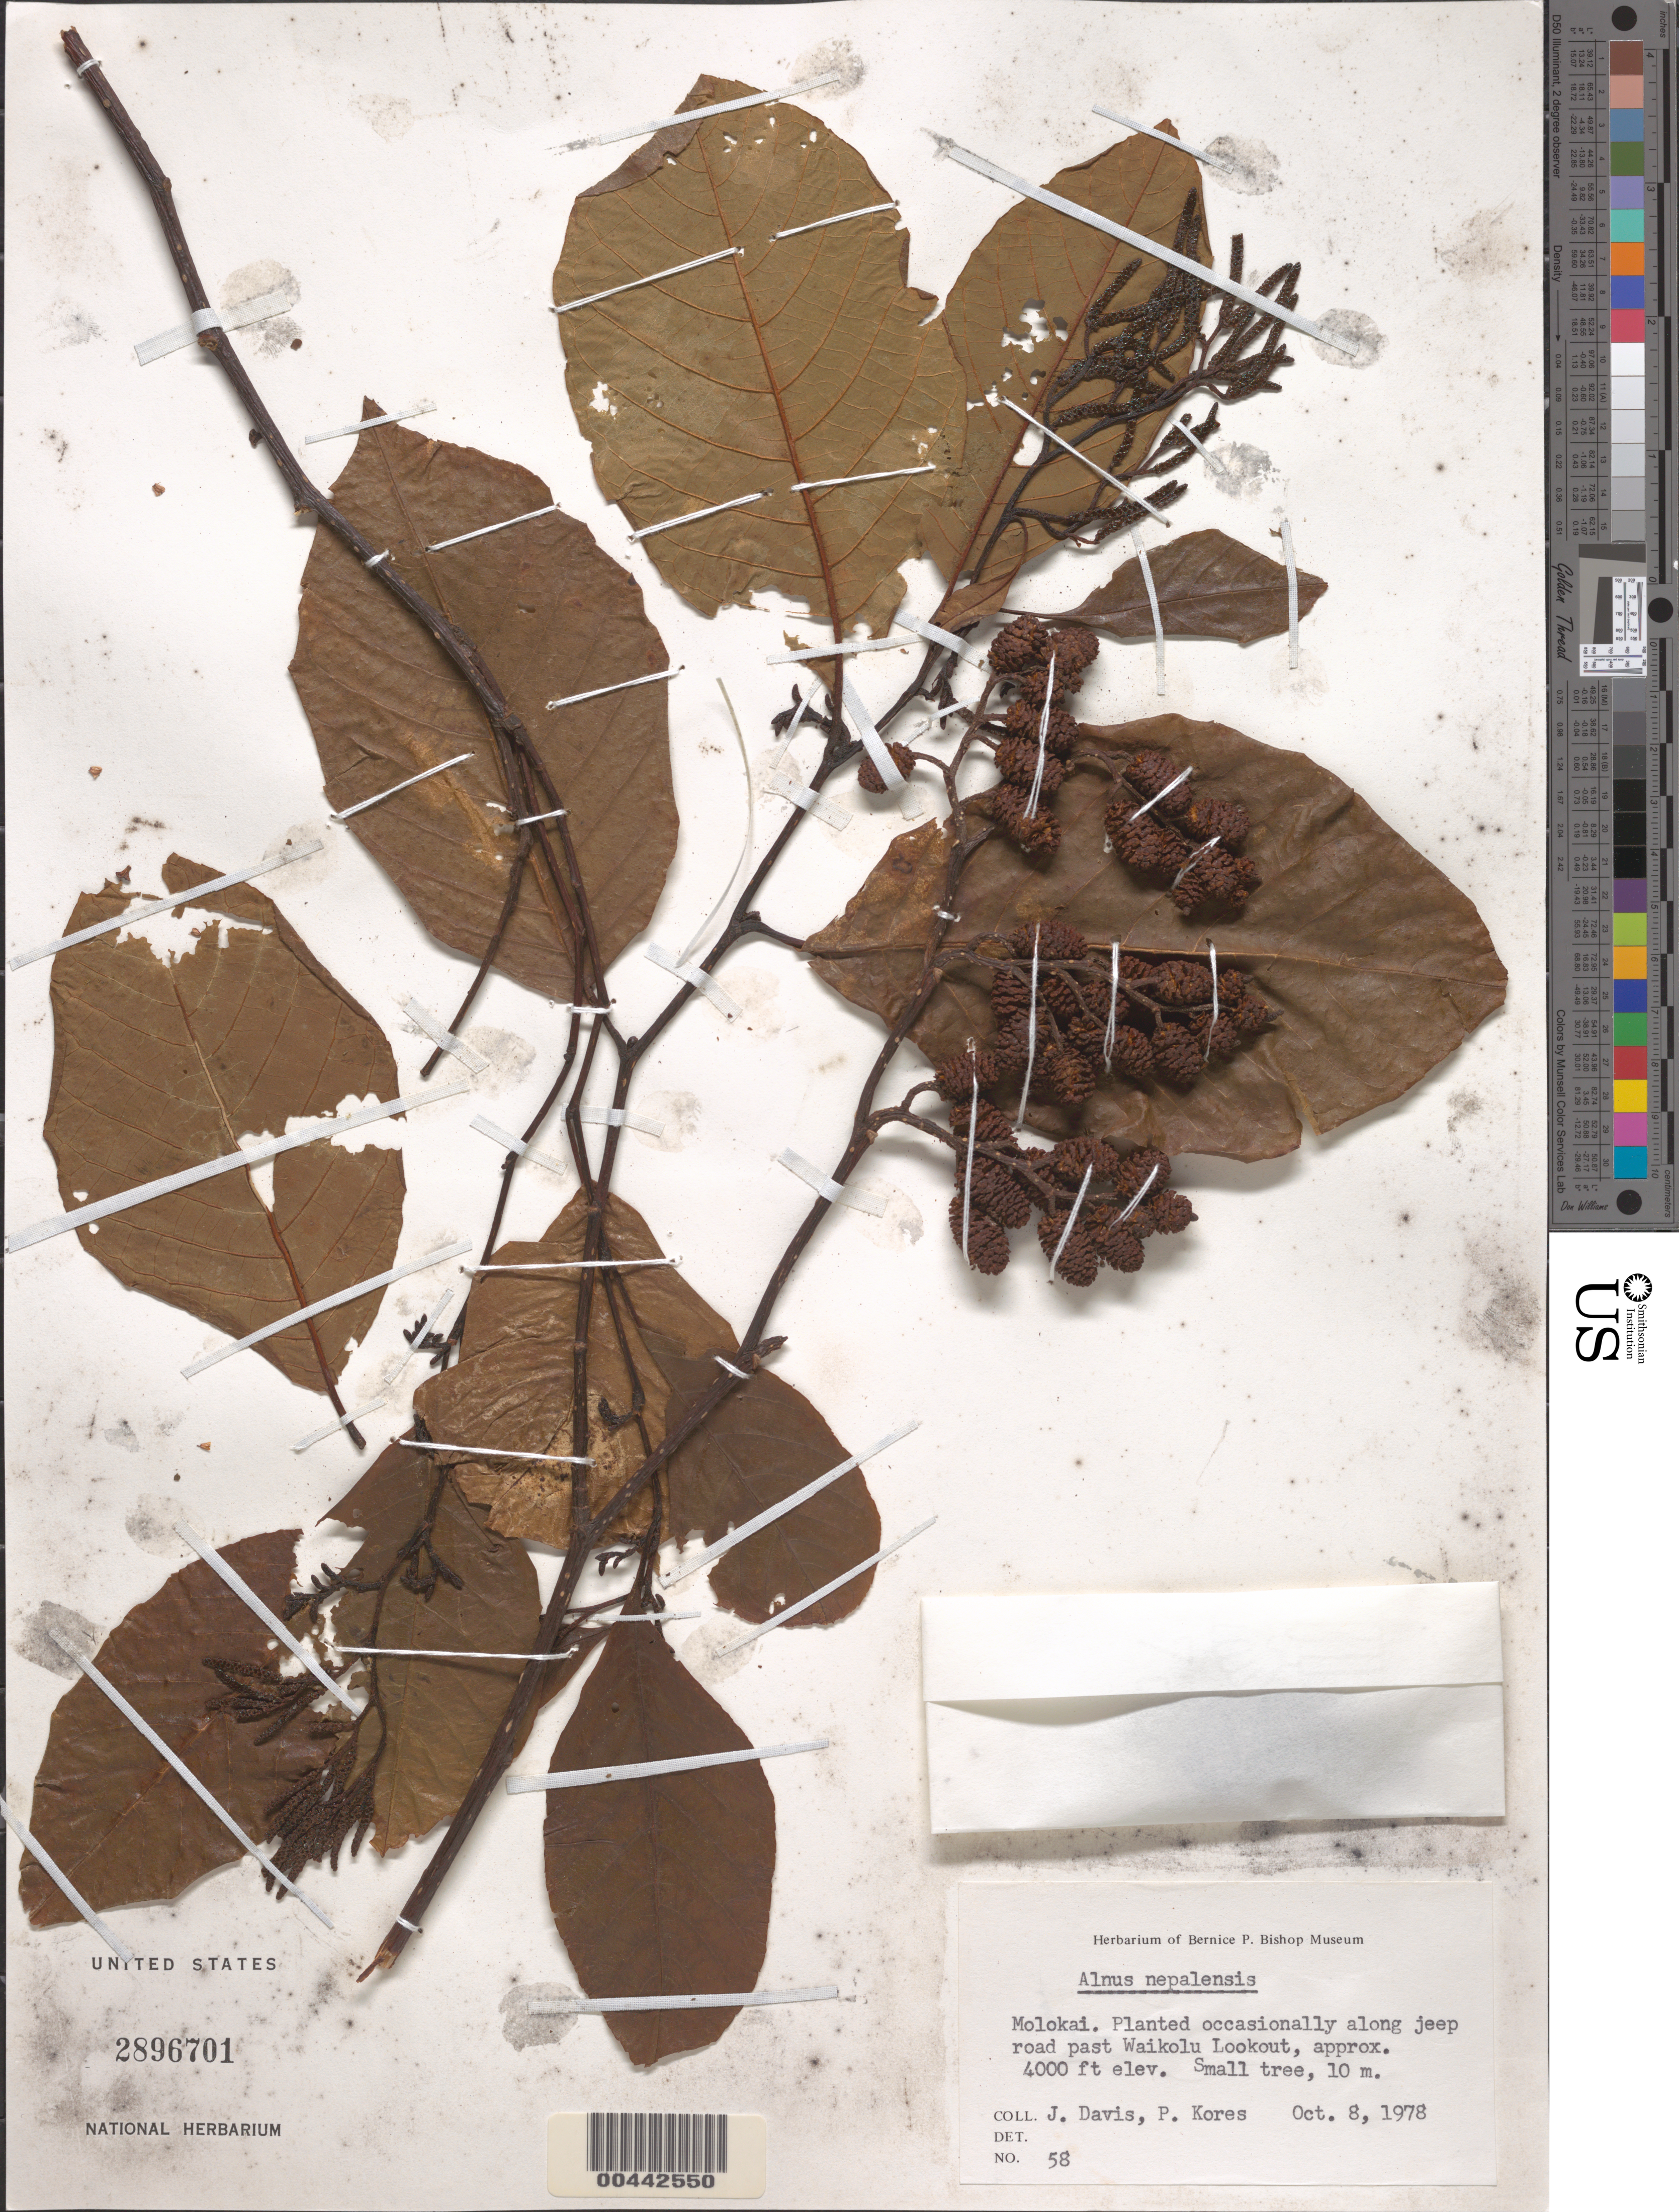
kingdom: Plantae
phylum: Tracheophyta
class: Magnoliopsida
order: Fagales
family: Betulaceae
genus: Alnus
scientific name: Alnus nepalensis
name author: D. Don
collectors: J. Davis & P. Kores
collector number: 58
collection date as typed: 8 Oct 1978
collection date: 1978-10-08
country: United States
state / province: Hawaii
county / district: Maui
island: Moloka'i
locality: Along jeep road past Waikolu Lookout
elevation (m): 1219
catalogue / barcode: US 2896701